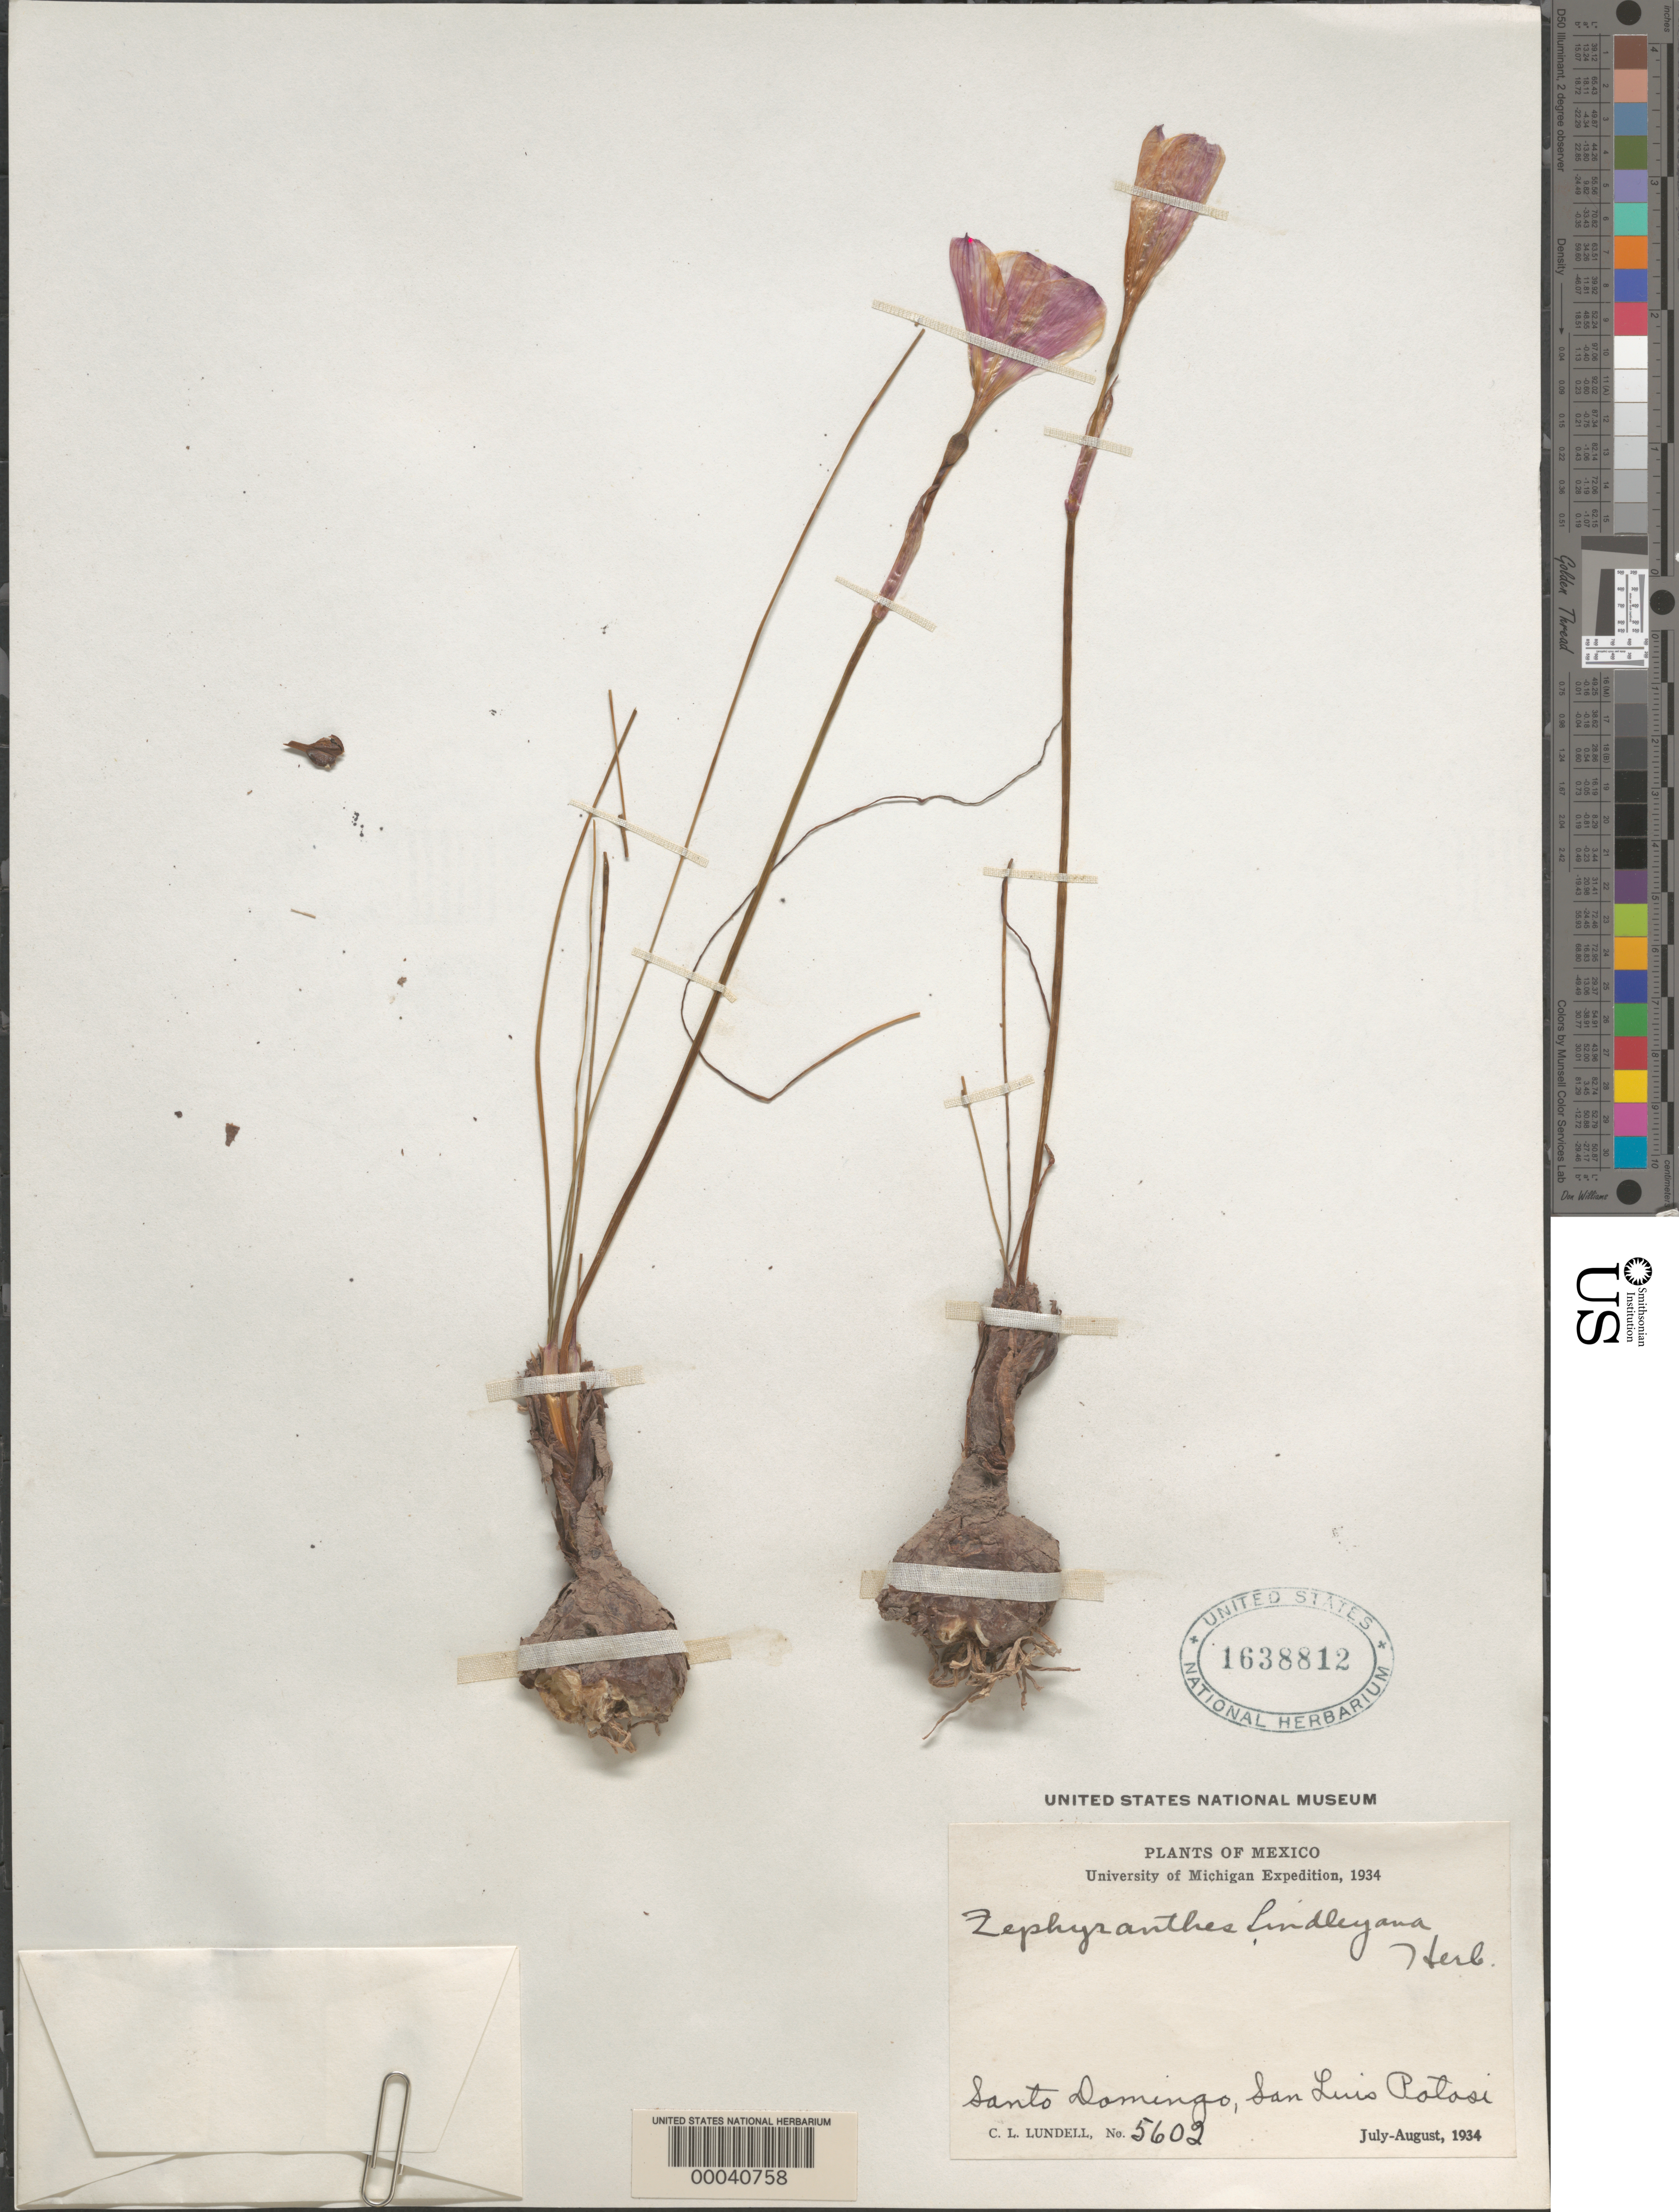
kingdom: Plantae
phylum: Tracheophyta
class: Liliopsida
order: Asparagales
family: Amaryllidaceae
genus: Zephyranthes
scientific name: Zephyranthes lindleyana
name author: Herb.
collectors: C. L. Lundell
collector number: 5602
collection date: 1934-07/1934-08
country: Mexico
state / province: San Luis Potosí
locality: Santo Domingo.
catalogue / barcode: US 1638812